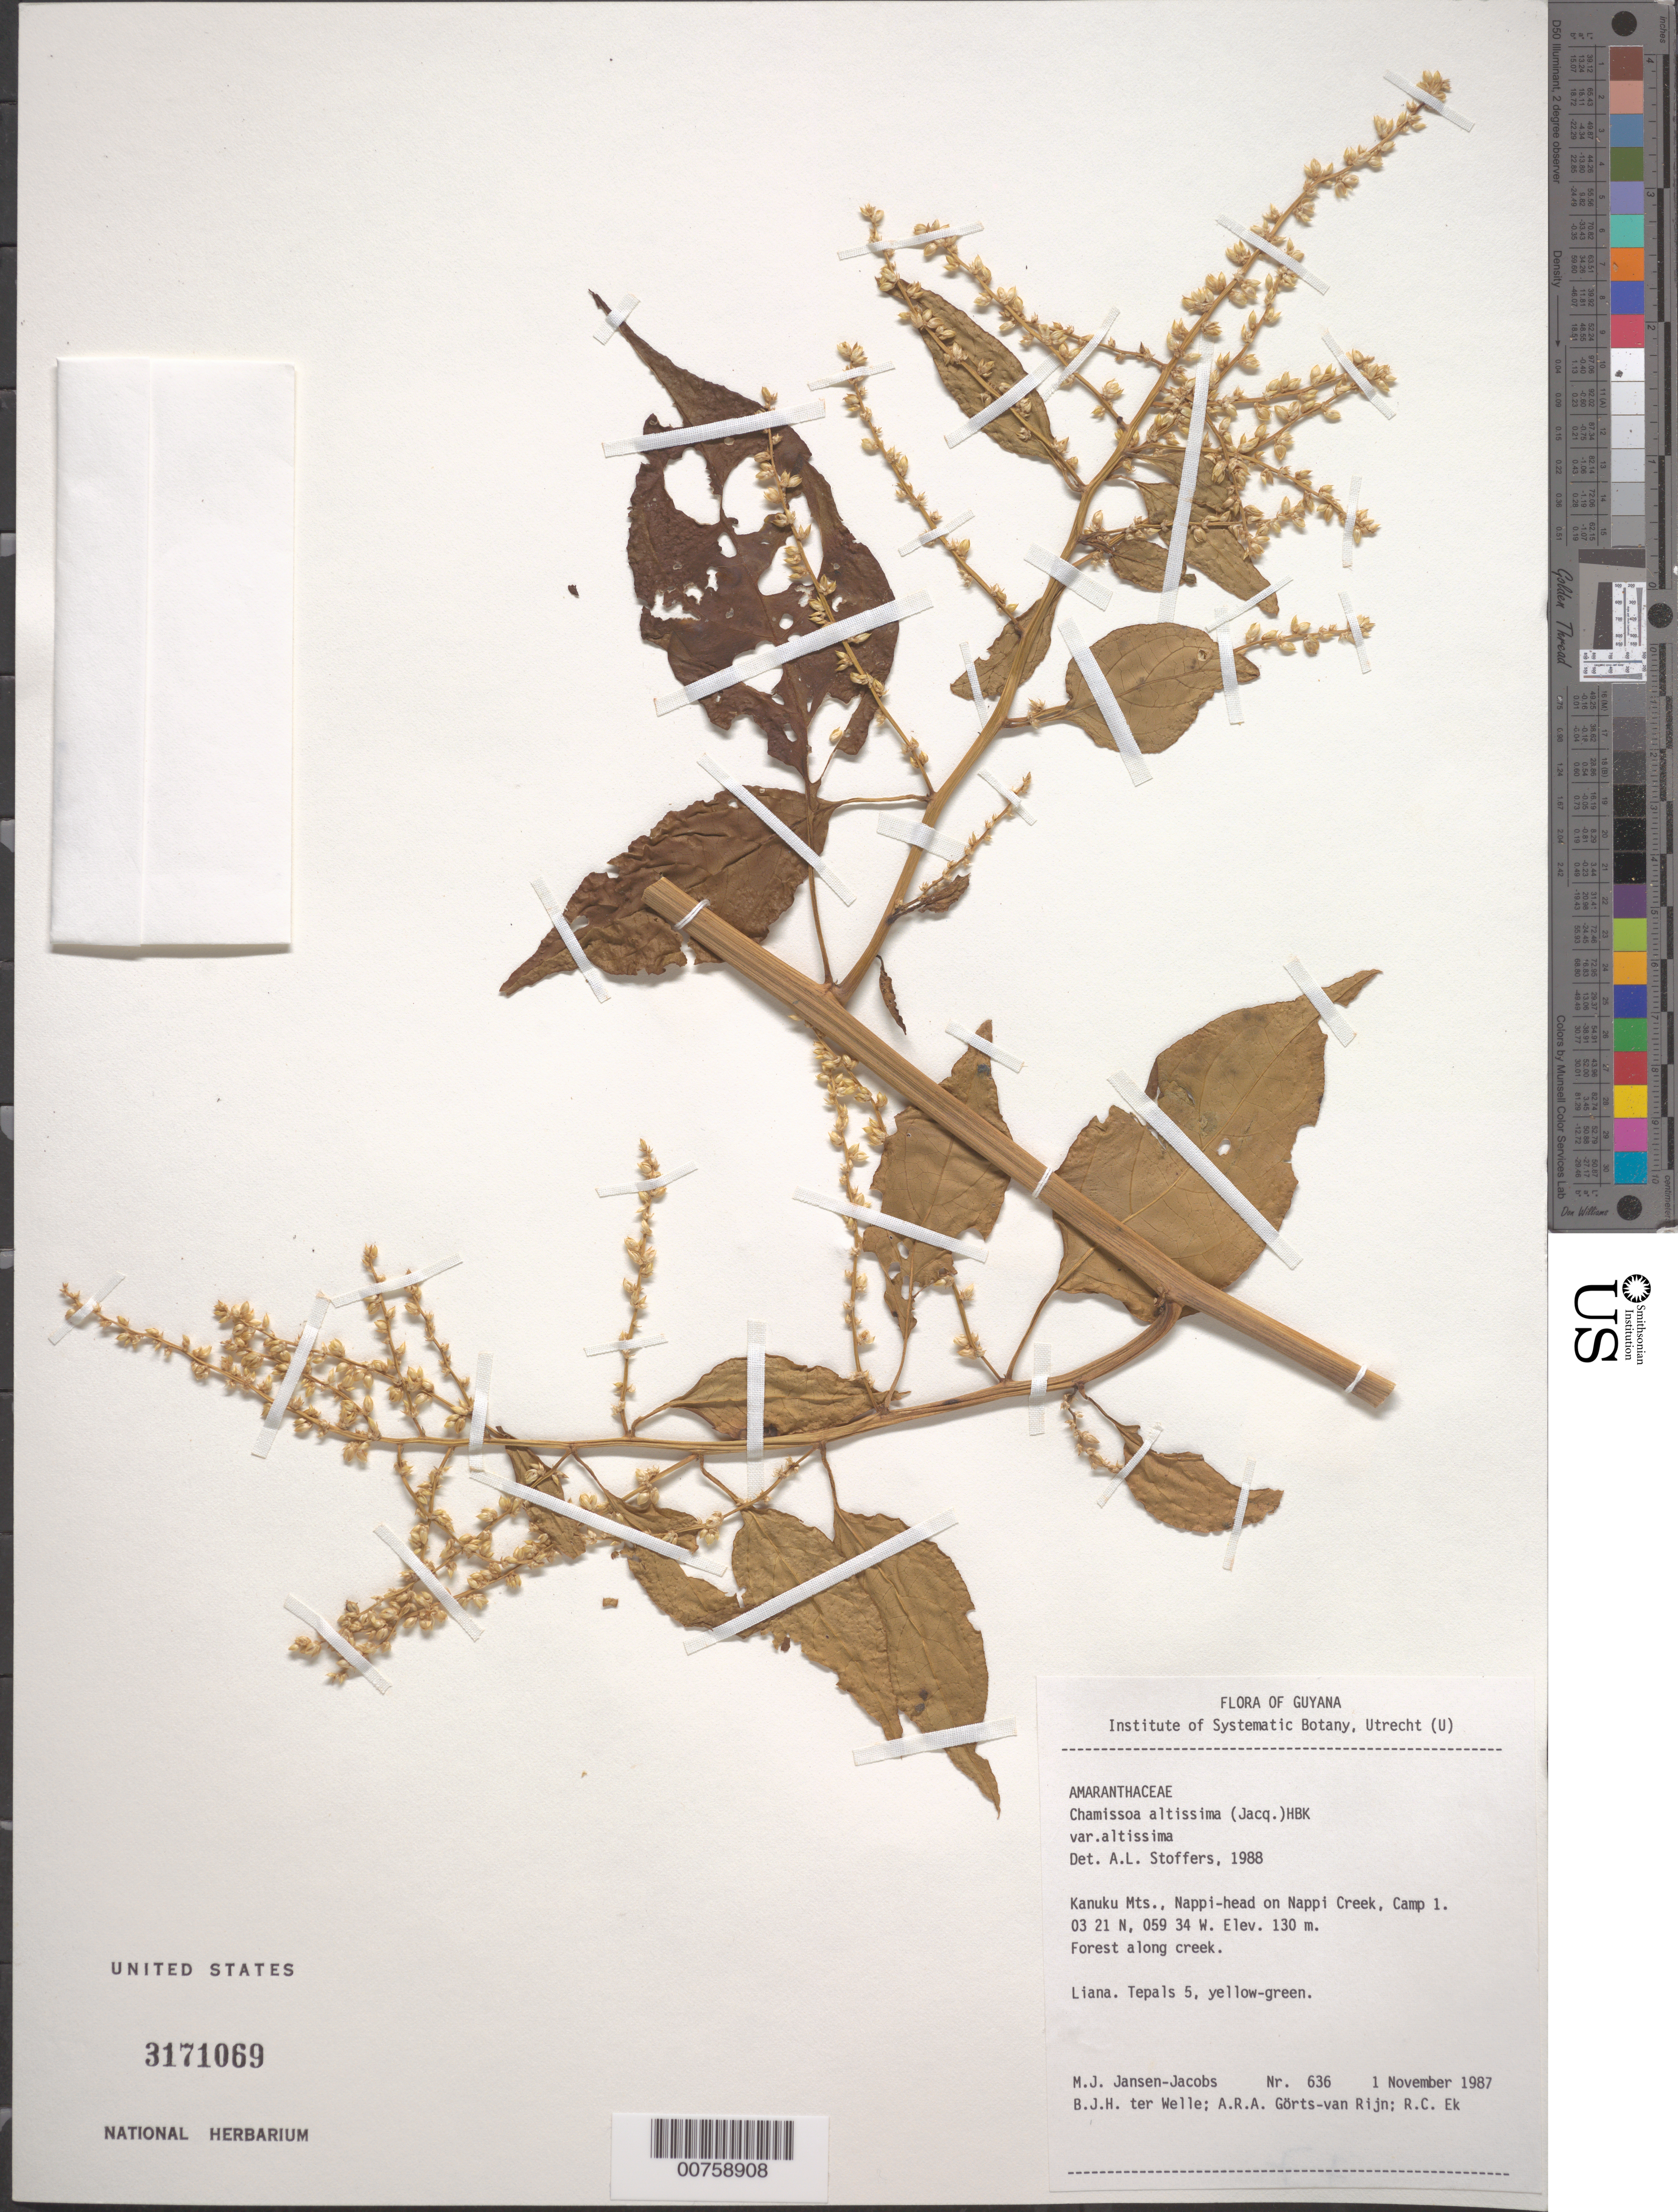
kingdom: Plantae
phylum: Tracheophyta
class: Magnoliopsida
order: Caryophyllales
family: Amaranthaceae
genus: Chamissoa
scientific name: Chamissoa altissima var. altissima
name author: (Jacq.) Kunth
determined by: Stoffers, A. L.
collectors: M. J. Jansen-Jacobs, B. Welle, A. .R. A. Görts-van Rijn & R. C. Ek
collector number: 636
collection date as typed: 1-Nov-87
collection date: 1987-11-01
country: Guyana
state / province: U. Takutu-U. Essequibo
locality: Kanuku Mts., Nappi-head on Nappi Creek, camp 1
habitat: Forest along creek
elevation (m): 130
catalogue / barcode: US 3171069